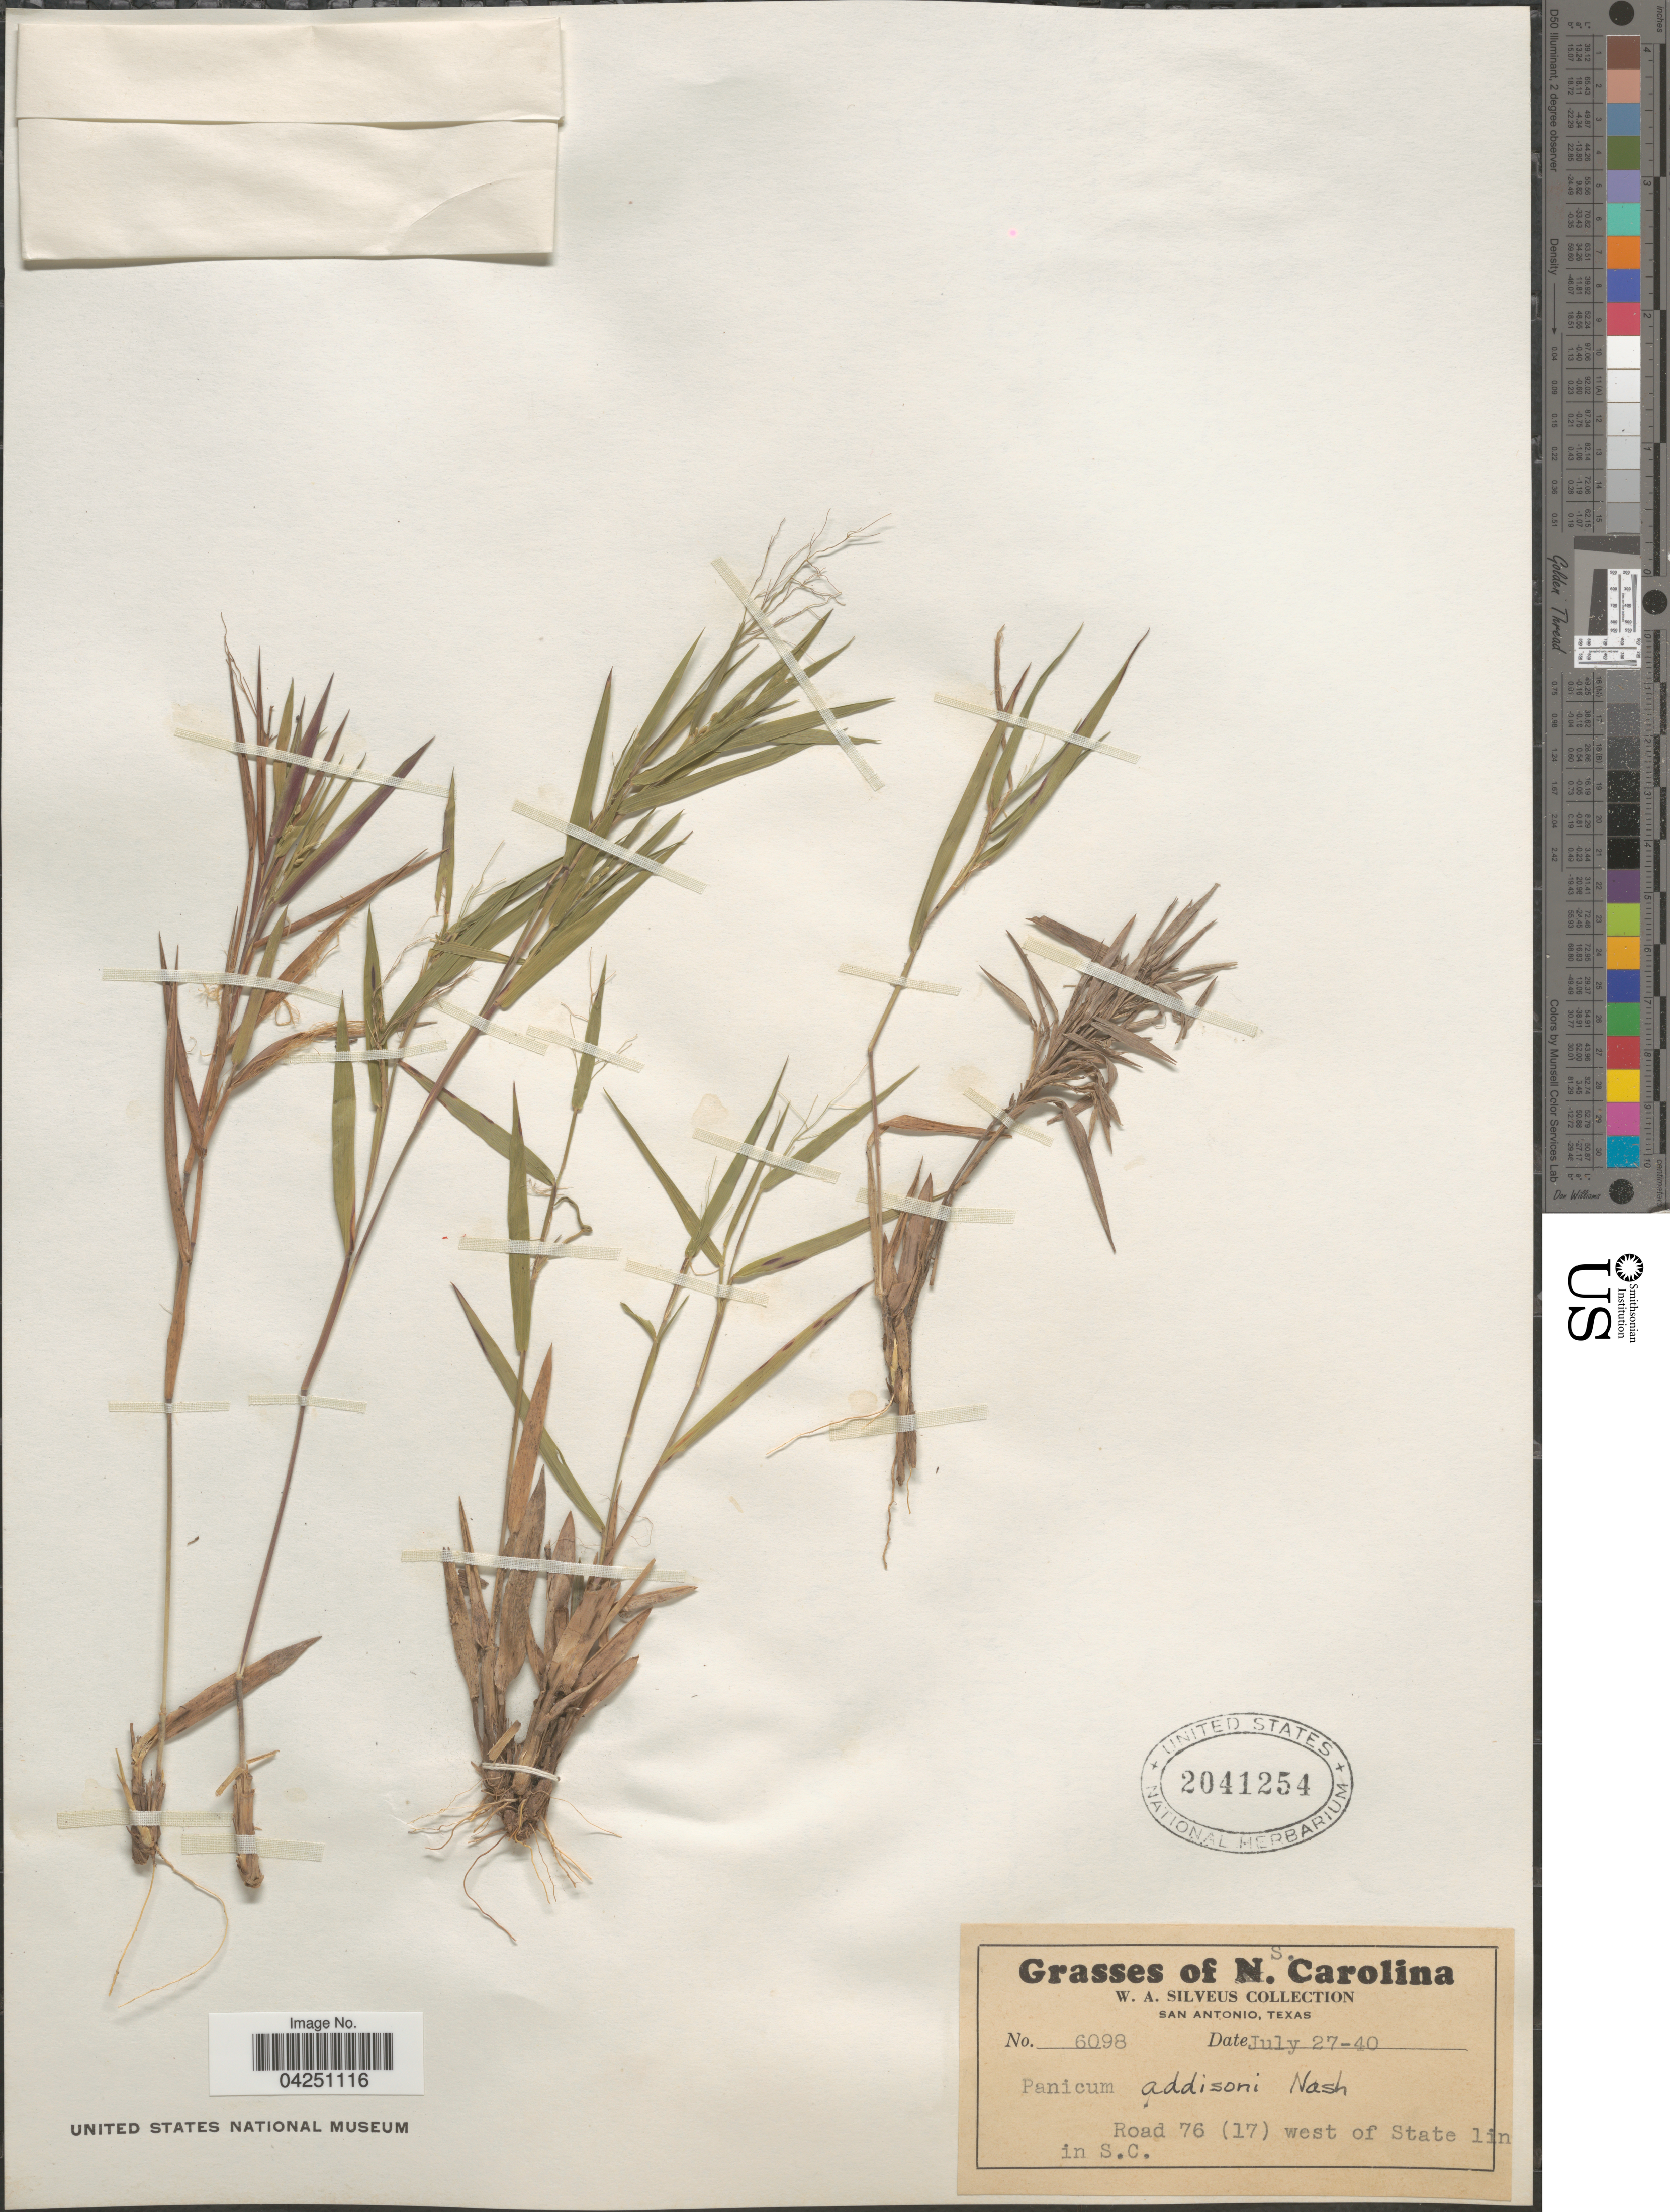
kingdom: Plantae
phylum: Tracheophyta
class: Liliopsida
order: Poales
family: Poaceae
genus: Dichanthelium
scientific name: Dichanthelium acuminatum var. acuminatum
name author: (Sw.) Gould & C.A. Clark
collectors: W. Silveus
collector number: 6098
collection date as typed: Transcribed d/m/y: 27/7/40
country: United States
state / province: South Carolina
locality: Road 76 (17) west of State line in S.C.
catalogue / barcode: US 2041254